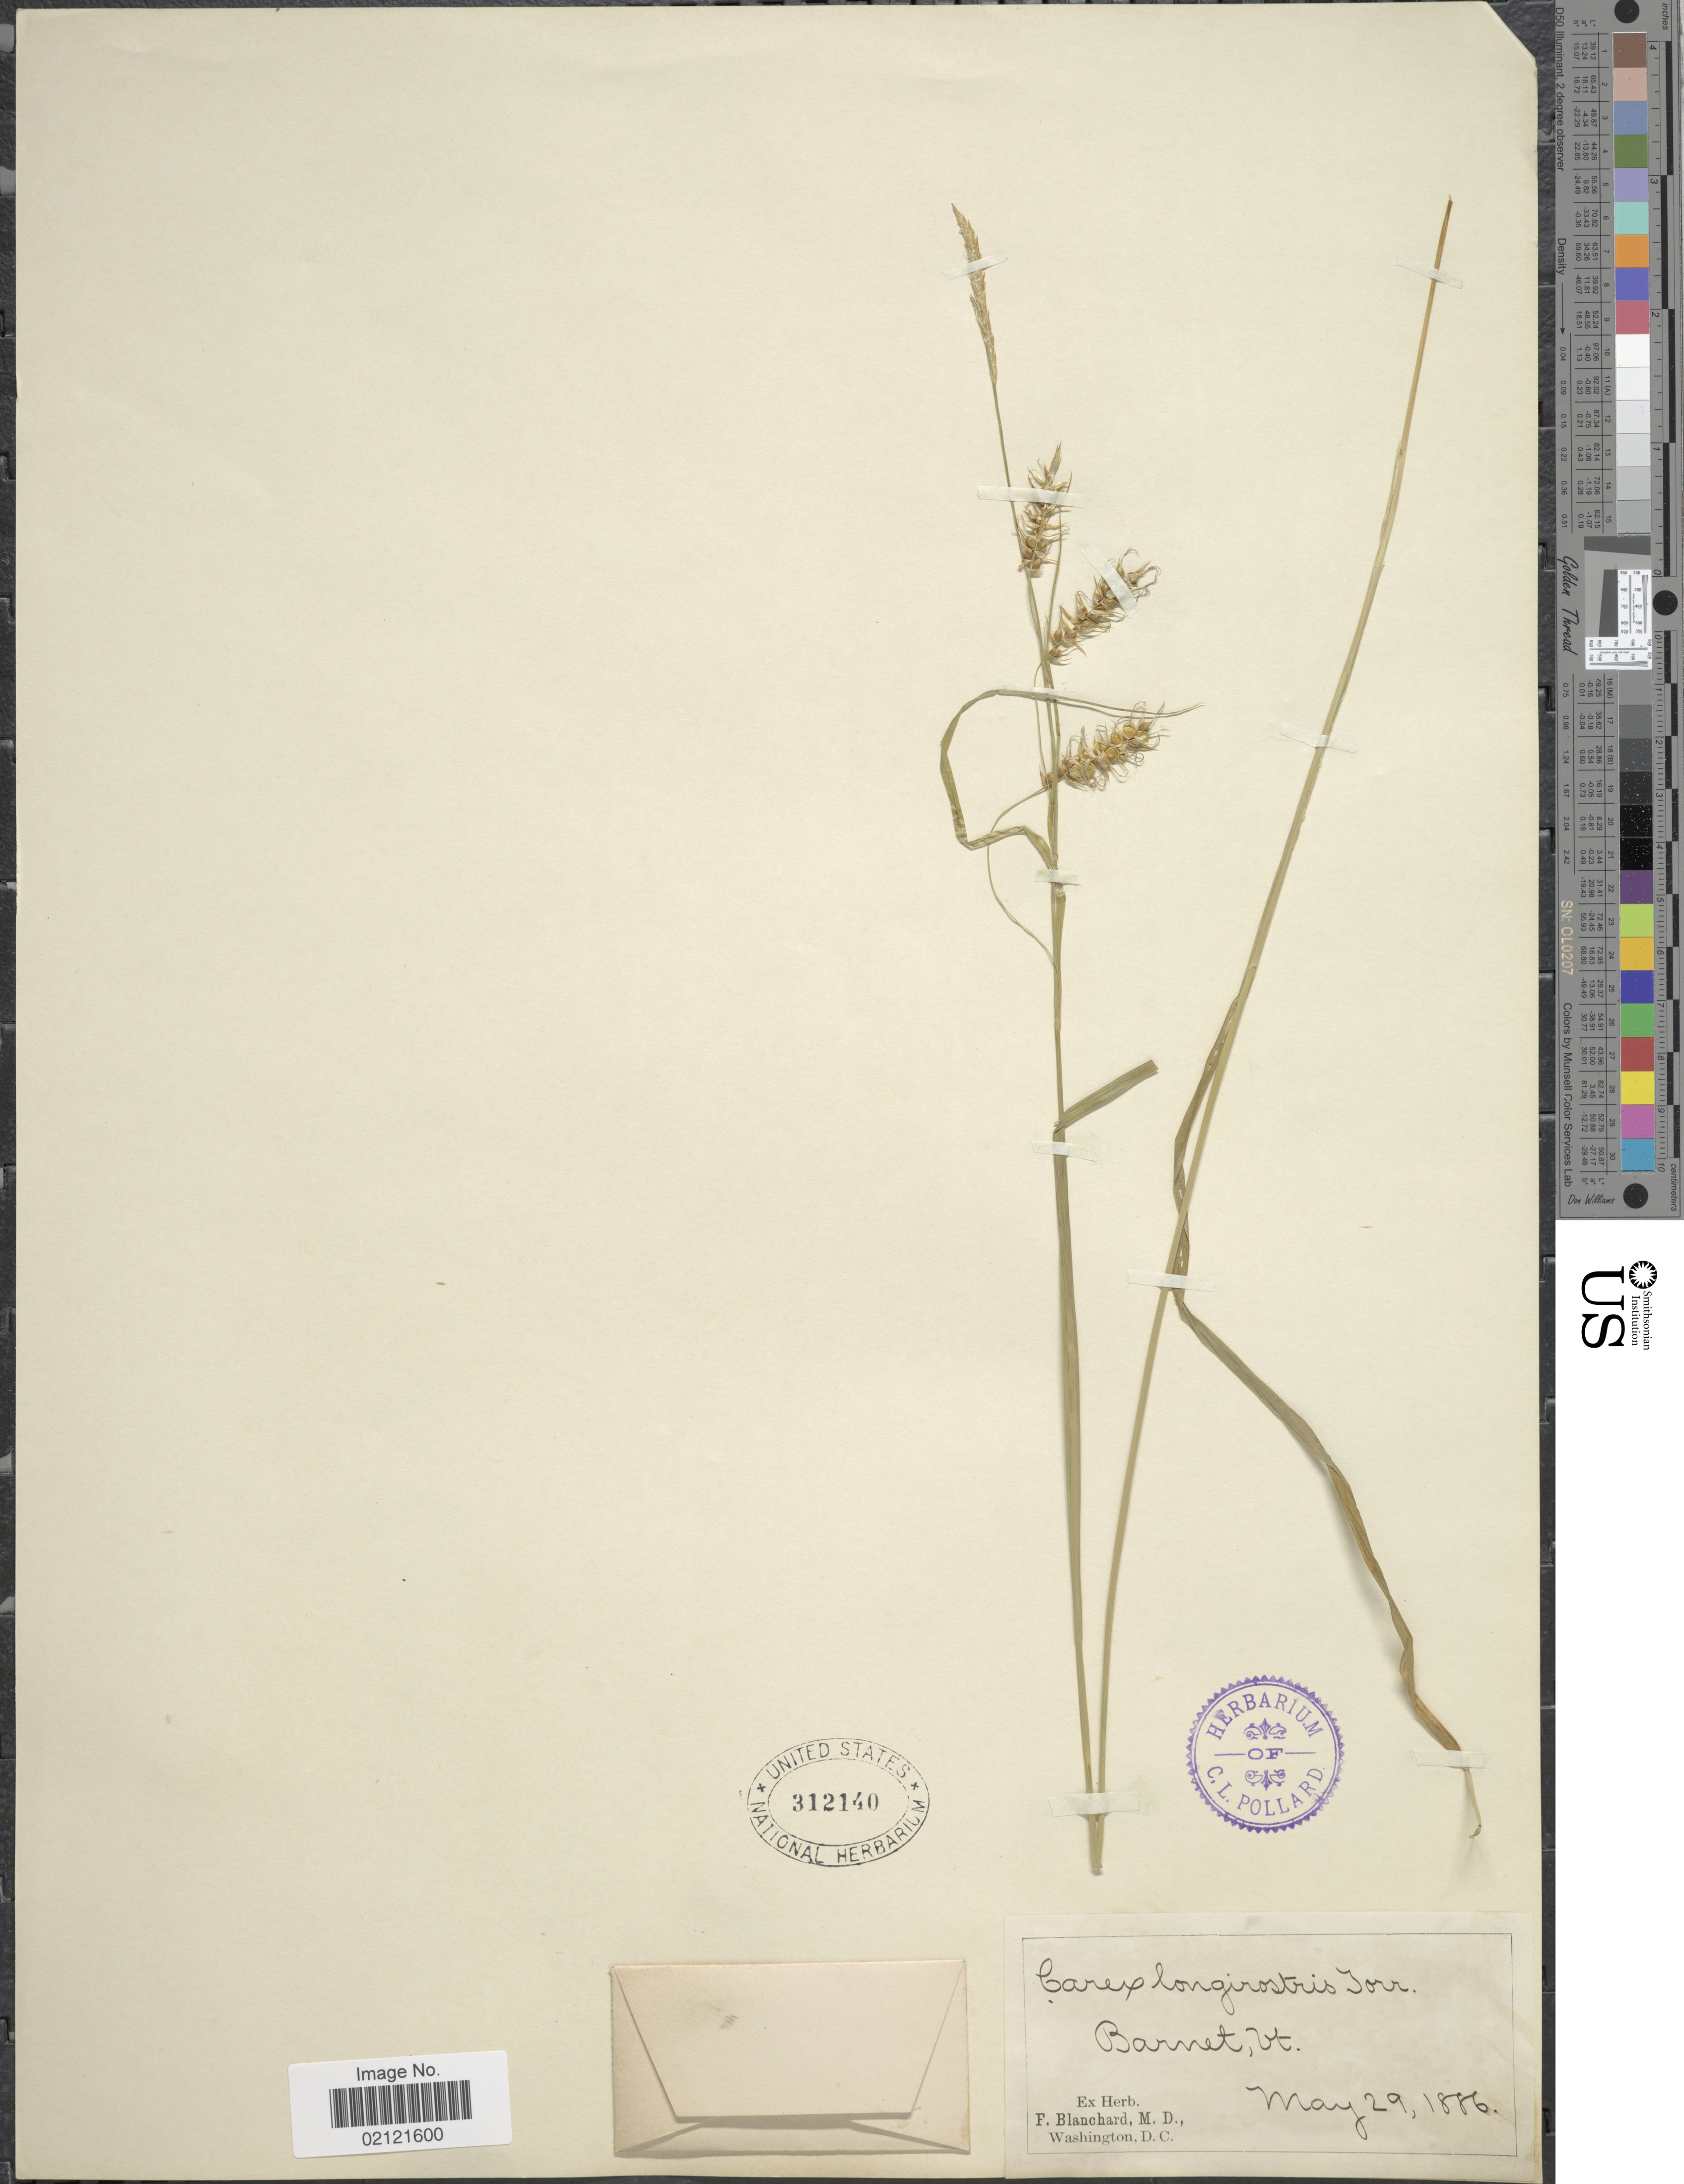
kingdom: Plantae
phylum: Tracheophyta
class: Liliopsida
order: Poales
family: Cyperaceae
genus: Carex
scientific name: Carex sprengelii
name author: Dewey ex Spreng.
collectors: ex herb. F. Blanchard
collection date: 1886-05-29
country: United States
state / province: Vermont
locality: Barnet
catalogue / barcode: US 312140